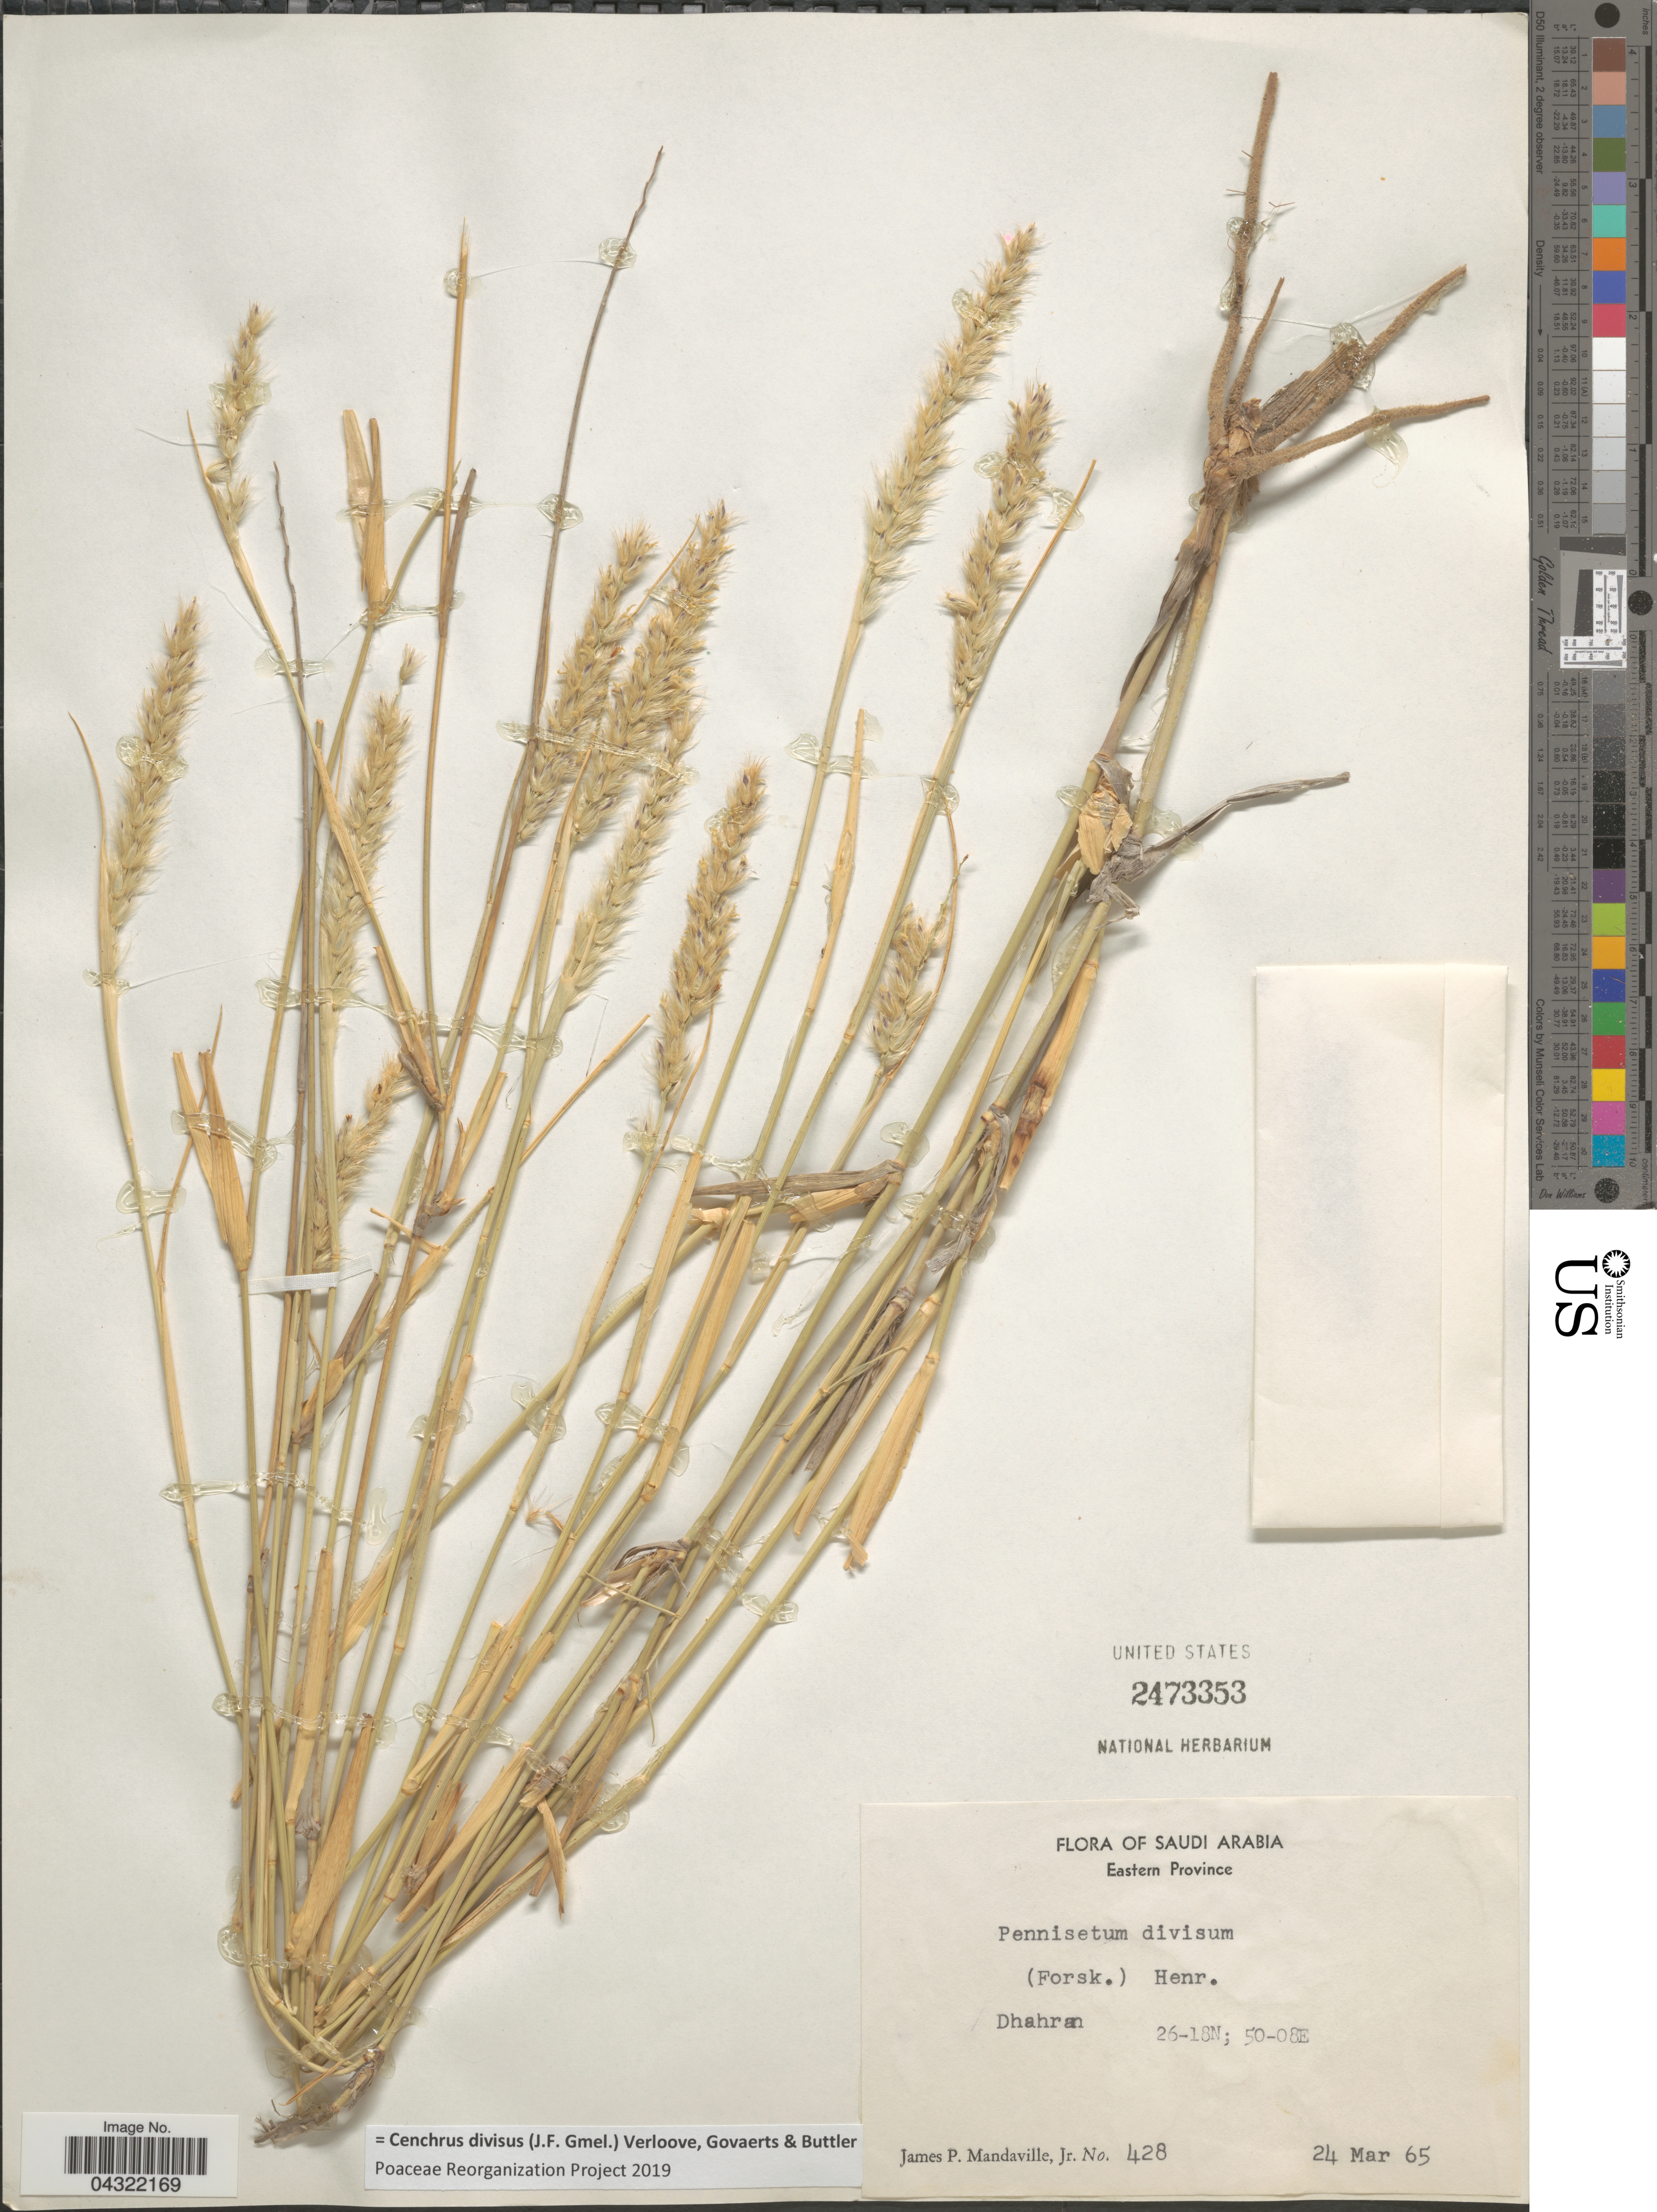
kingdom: Plantae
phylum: Tracheophyta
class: Liliopsida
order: Poales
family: Poaceae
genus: Cenchrus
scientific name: Cenchrus divisus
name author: (J.F. Gmel.) Verloove et al.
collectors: J. Mandaville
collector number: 428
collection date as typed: Transcribed d/m/y: 24/3/65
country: Saudi Arabia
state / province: Ash Sharqiyah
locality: Eastern Province. Dhahran.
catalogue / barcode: US 2473353